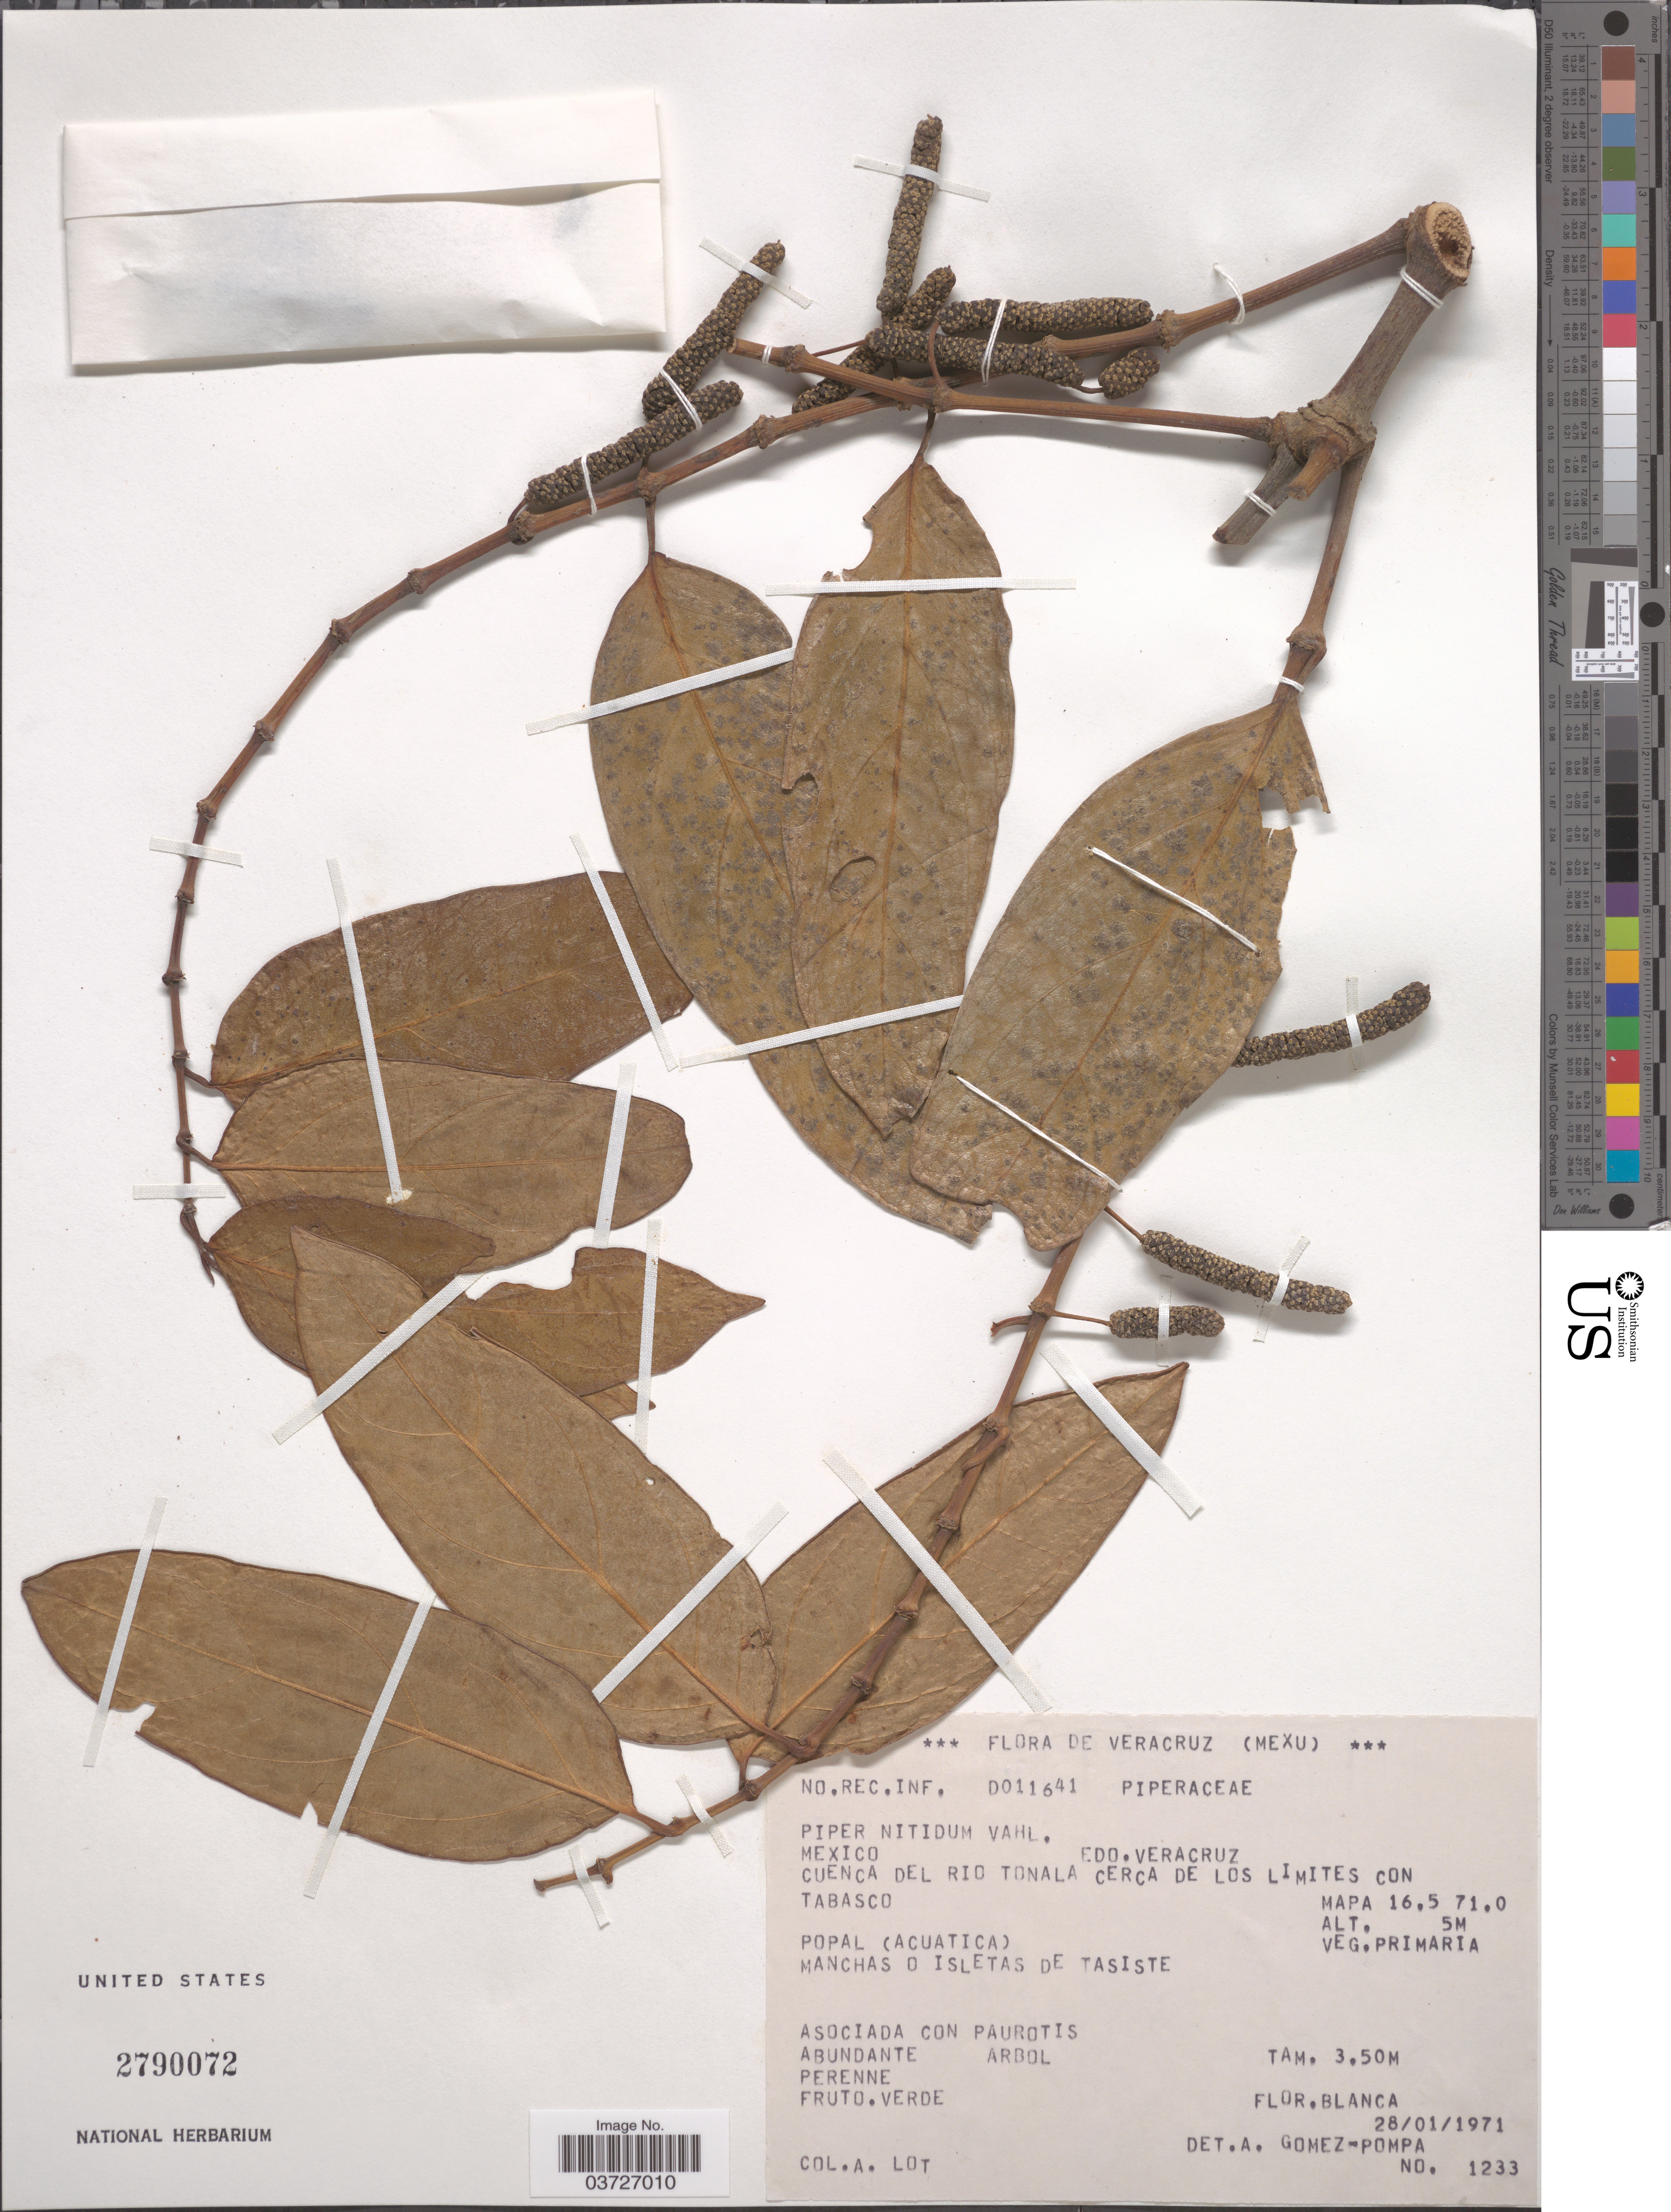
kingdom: Plantae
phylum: Tracheophyta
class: Magnoliopsida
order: Piperales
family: Piperaceae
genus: Piper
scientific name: Piper nitidum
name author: Vahl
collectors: Lot, A.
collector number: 1233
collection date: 1971-01-28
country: Mexico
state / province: Veracruz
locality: Edo. Veracruz. Cuenca del Rio Tonala cerca de los Limites con Tabasco. MAPA 16.5 71.0.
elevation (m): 5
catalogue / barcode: US 2790072